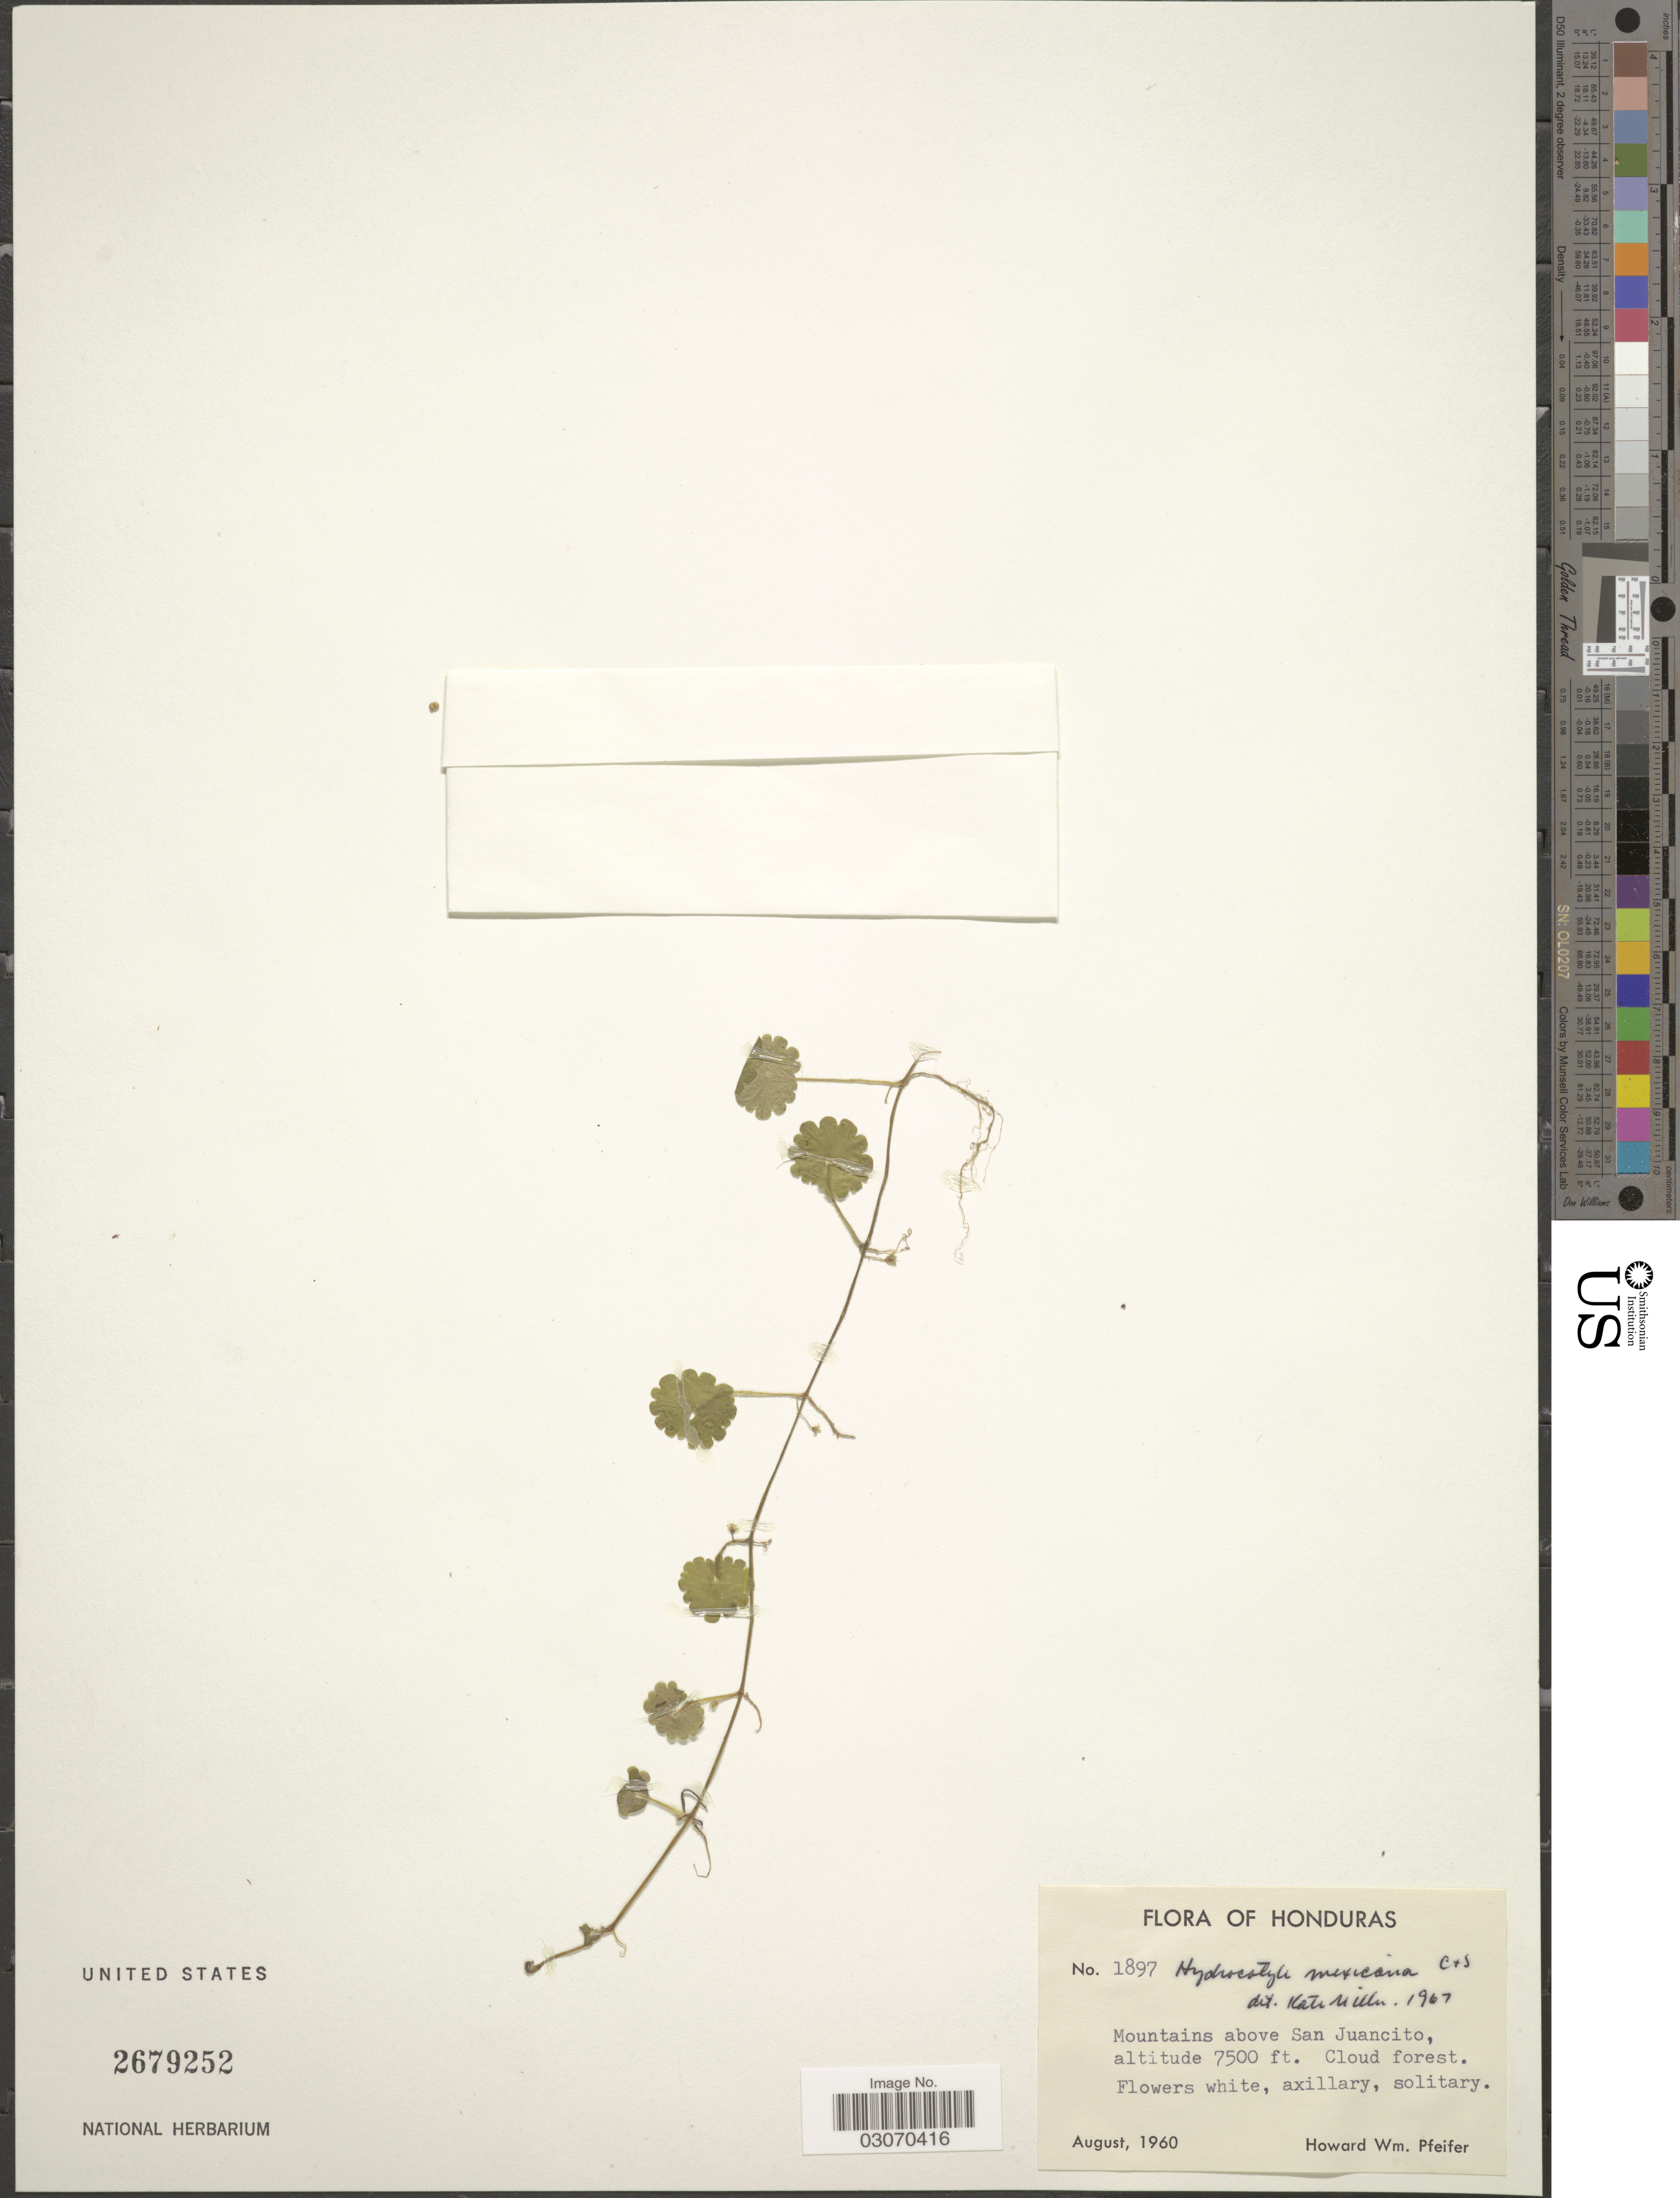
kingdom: Plantae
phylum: Tracheophyta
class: Magnoliopsida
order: Apiales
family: Araliaceae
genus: Hydrocotyle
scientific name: Hydrocotyle mexicana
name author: Schltdl. & Cham.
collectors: H. W. Pfeifer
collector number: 1897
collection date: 1960-08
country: Honduras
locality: Mountains above San Juancito.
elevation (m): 2286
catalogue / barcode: US 2679252